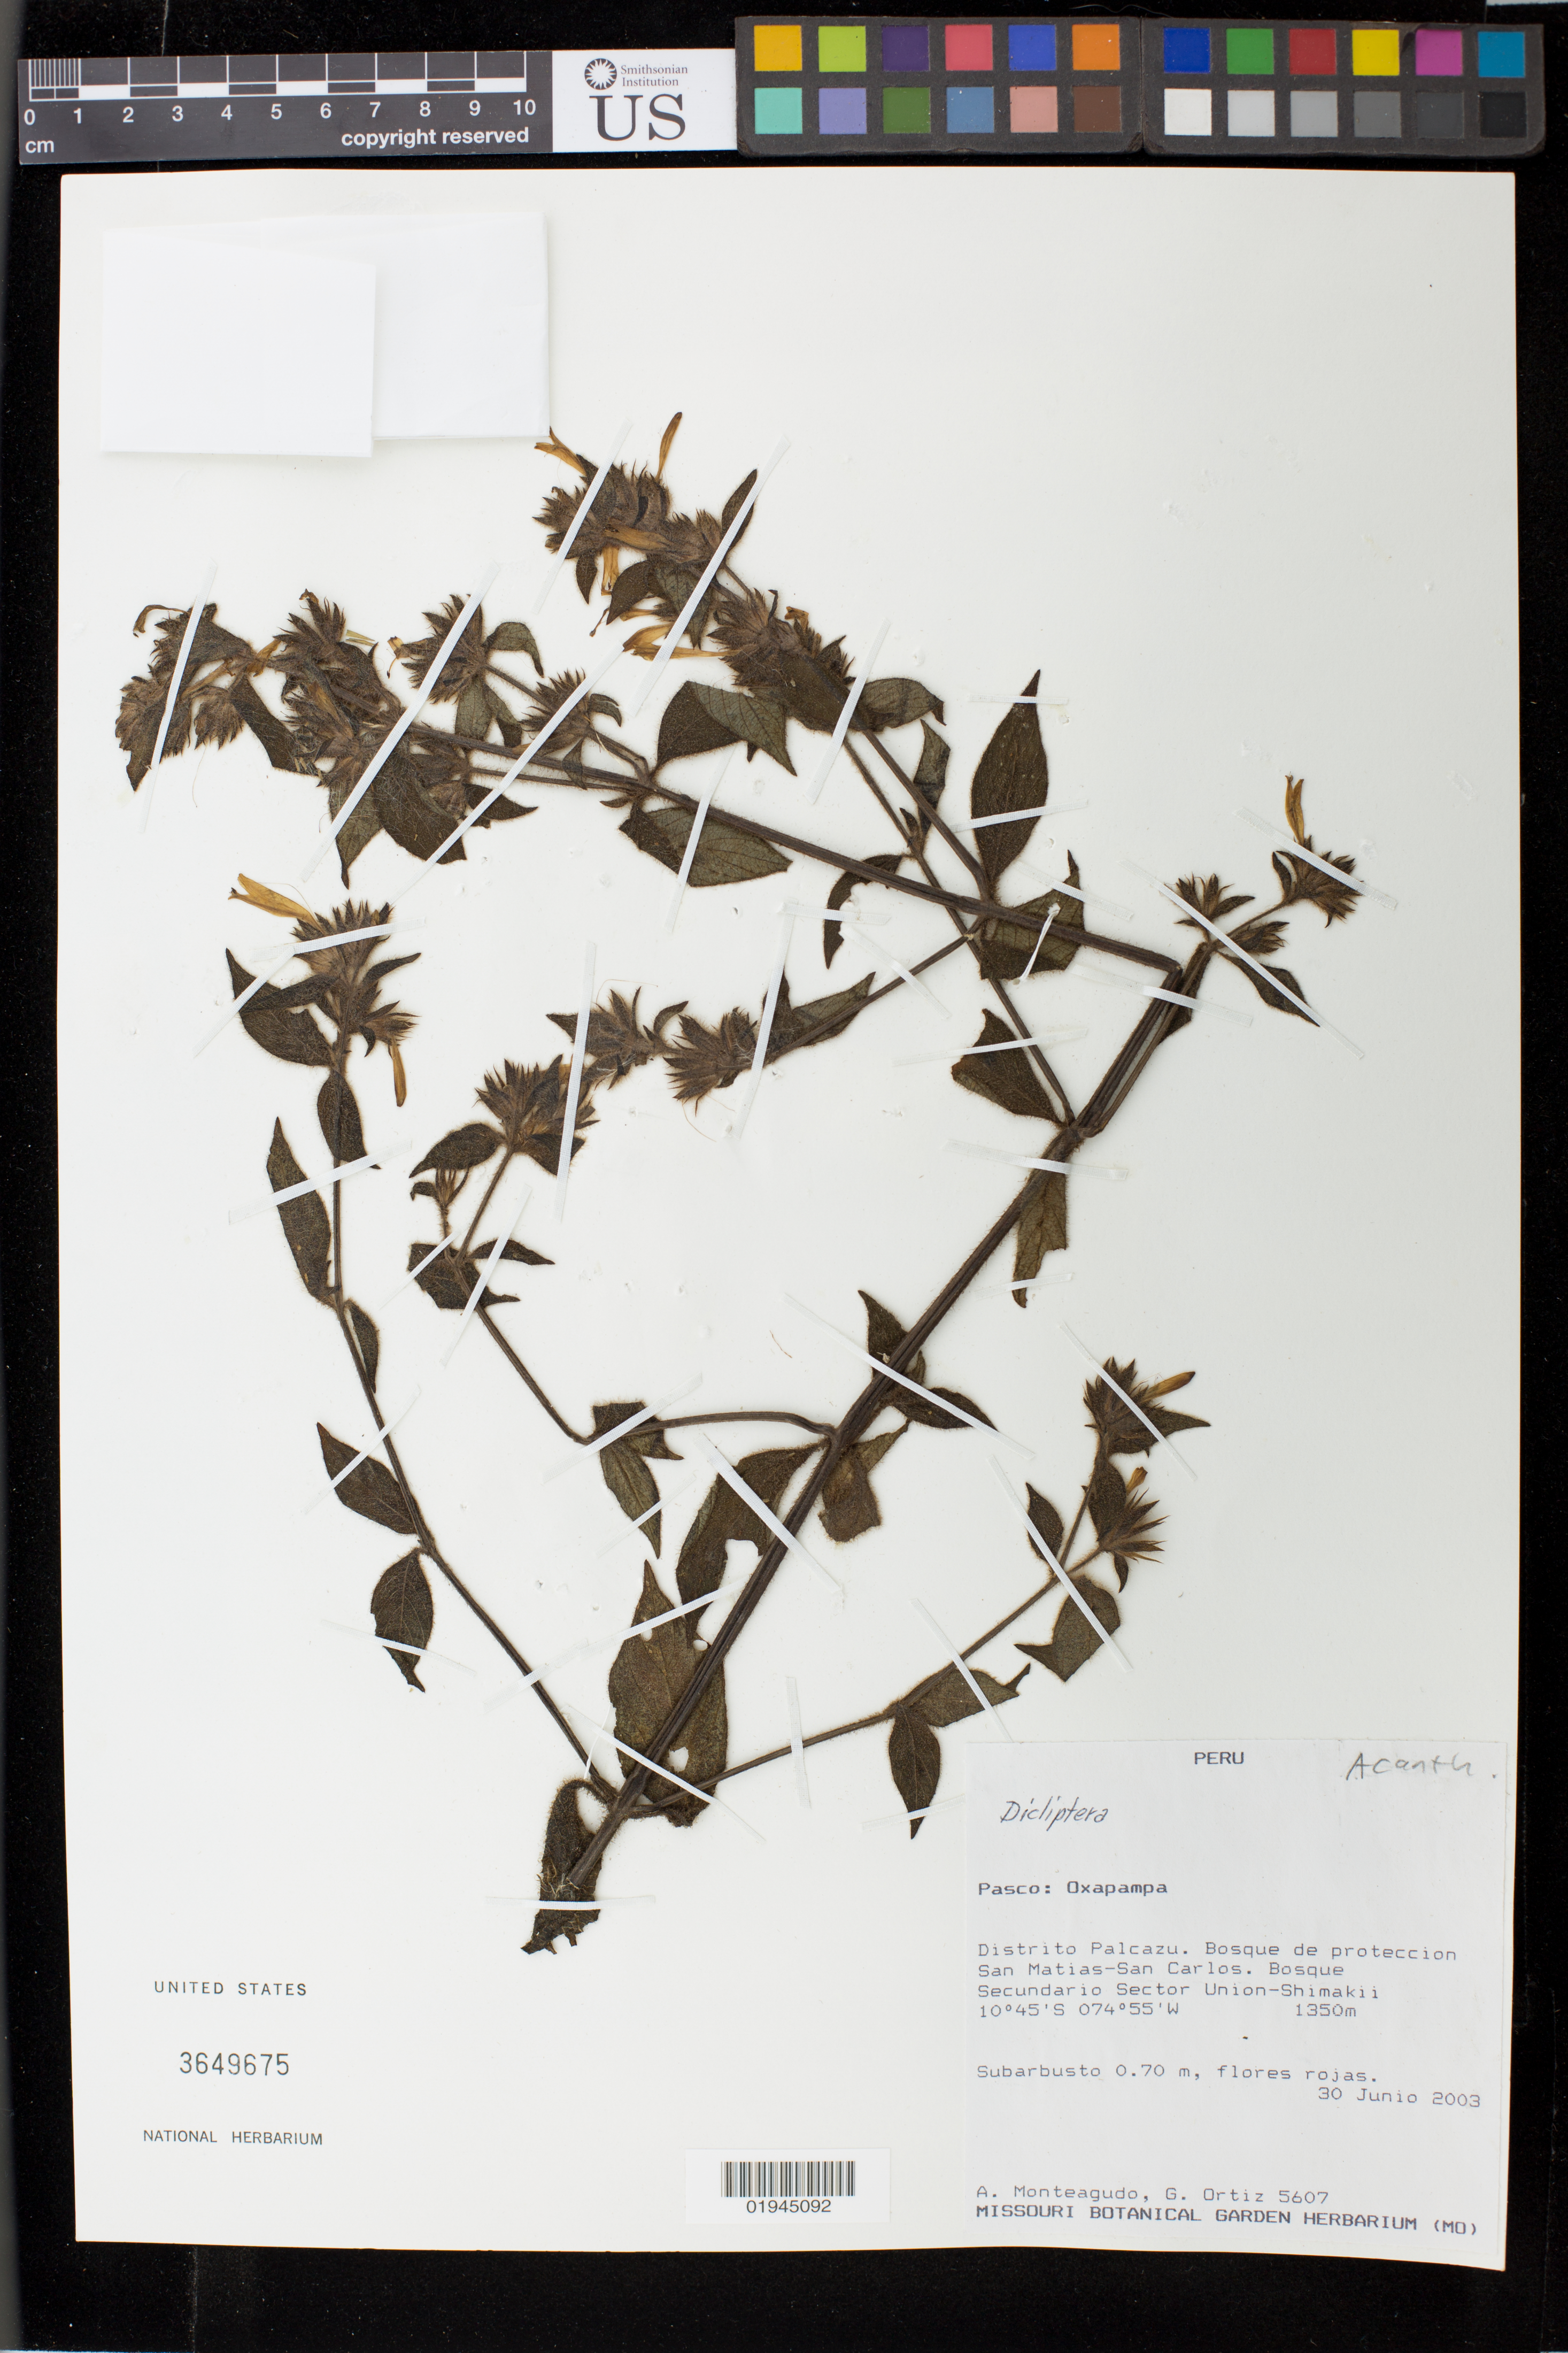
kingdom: Plantae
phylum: Tracheophyta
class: Magnoliopsida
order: Lamiales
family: Acanthaceae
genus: Dicliptera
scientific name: Dicliptera sp.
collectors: A. Monteagudo & G. Ortiz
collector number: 5607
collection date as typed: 30 Jun 2003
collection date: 2003-06-30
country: Peru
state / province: Pasco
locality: Pasco: Oxapampa. Distrito Palcazu, Bosque de proteccion San Matias-San Carlos. Bosque secundario Sector Union-Shimakii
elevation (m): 1350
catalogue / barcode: US 3649675